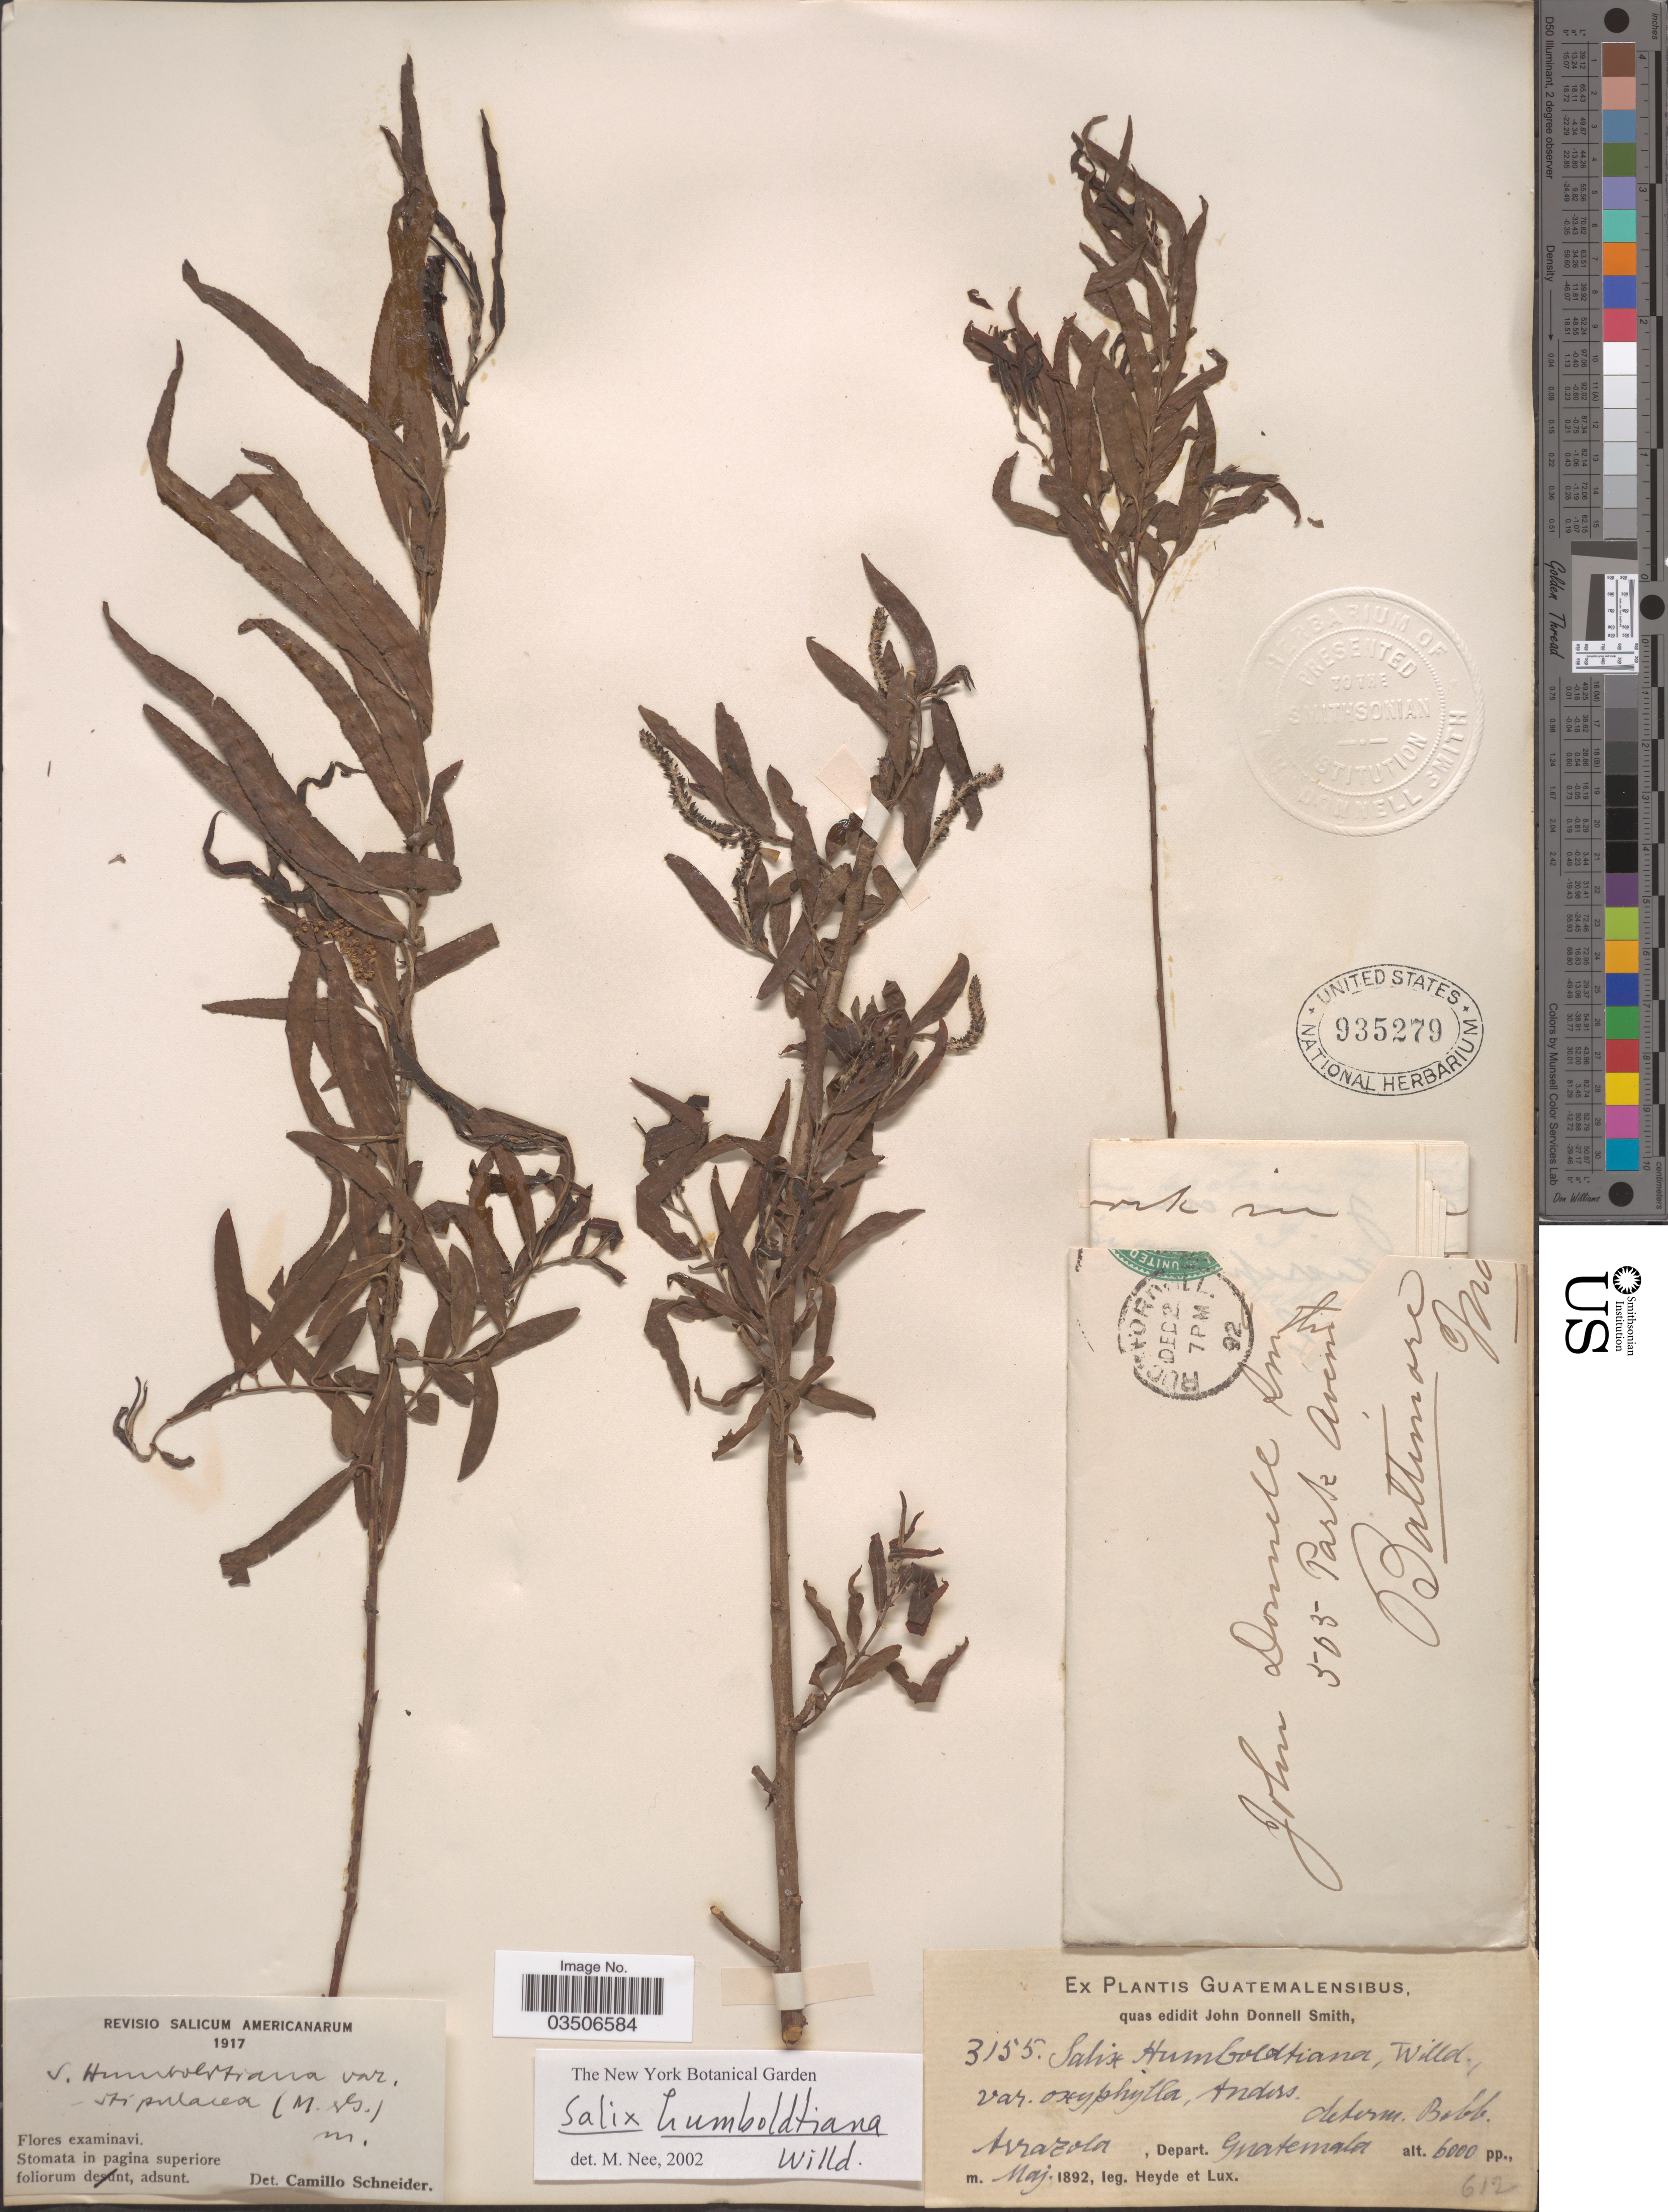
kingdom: Plantae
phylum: Tracheophyta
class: Magnoliopsida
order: Malpighiales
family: Salicaceae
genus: Salix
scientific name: Salix humboldtiana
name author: Willd.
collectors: Heyde & Lux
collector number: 3155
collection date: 1892-05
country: Guatemala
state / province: Guatemala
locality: Arrazola. Depart. Guatemala.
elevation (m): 1829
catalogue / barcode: US 935279